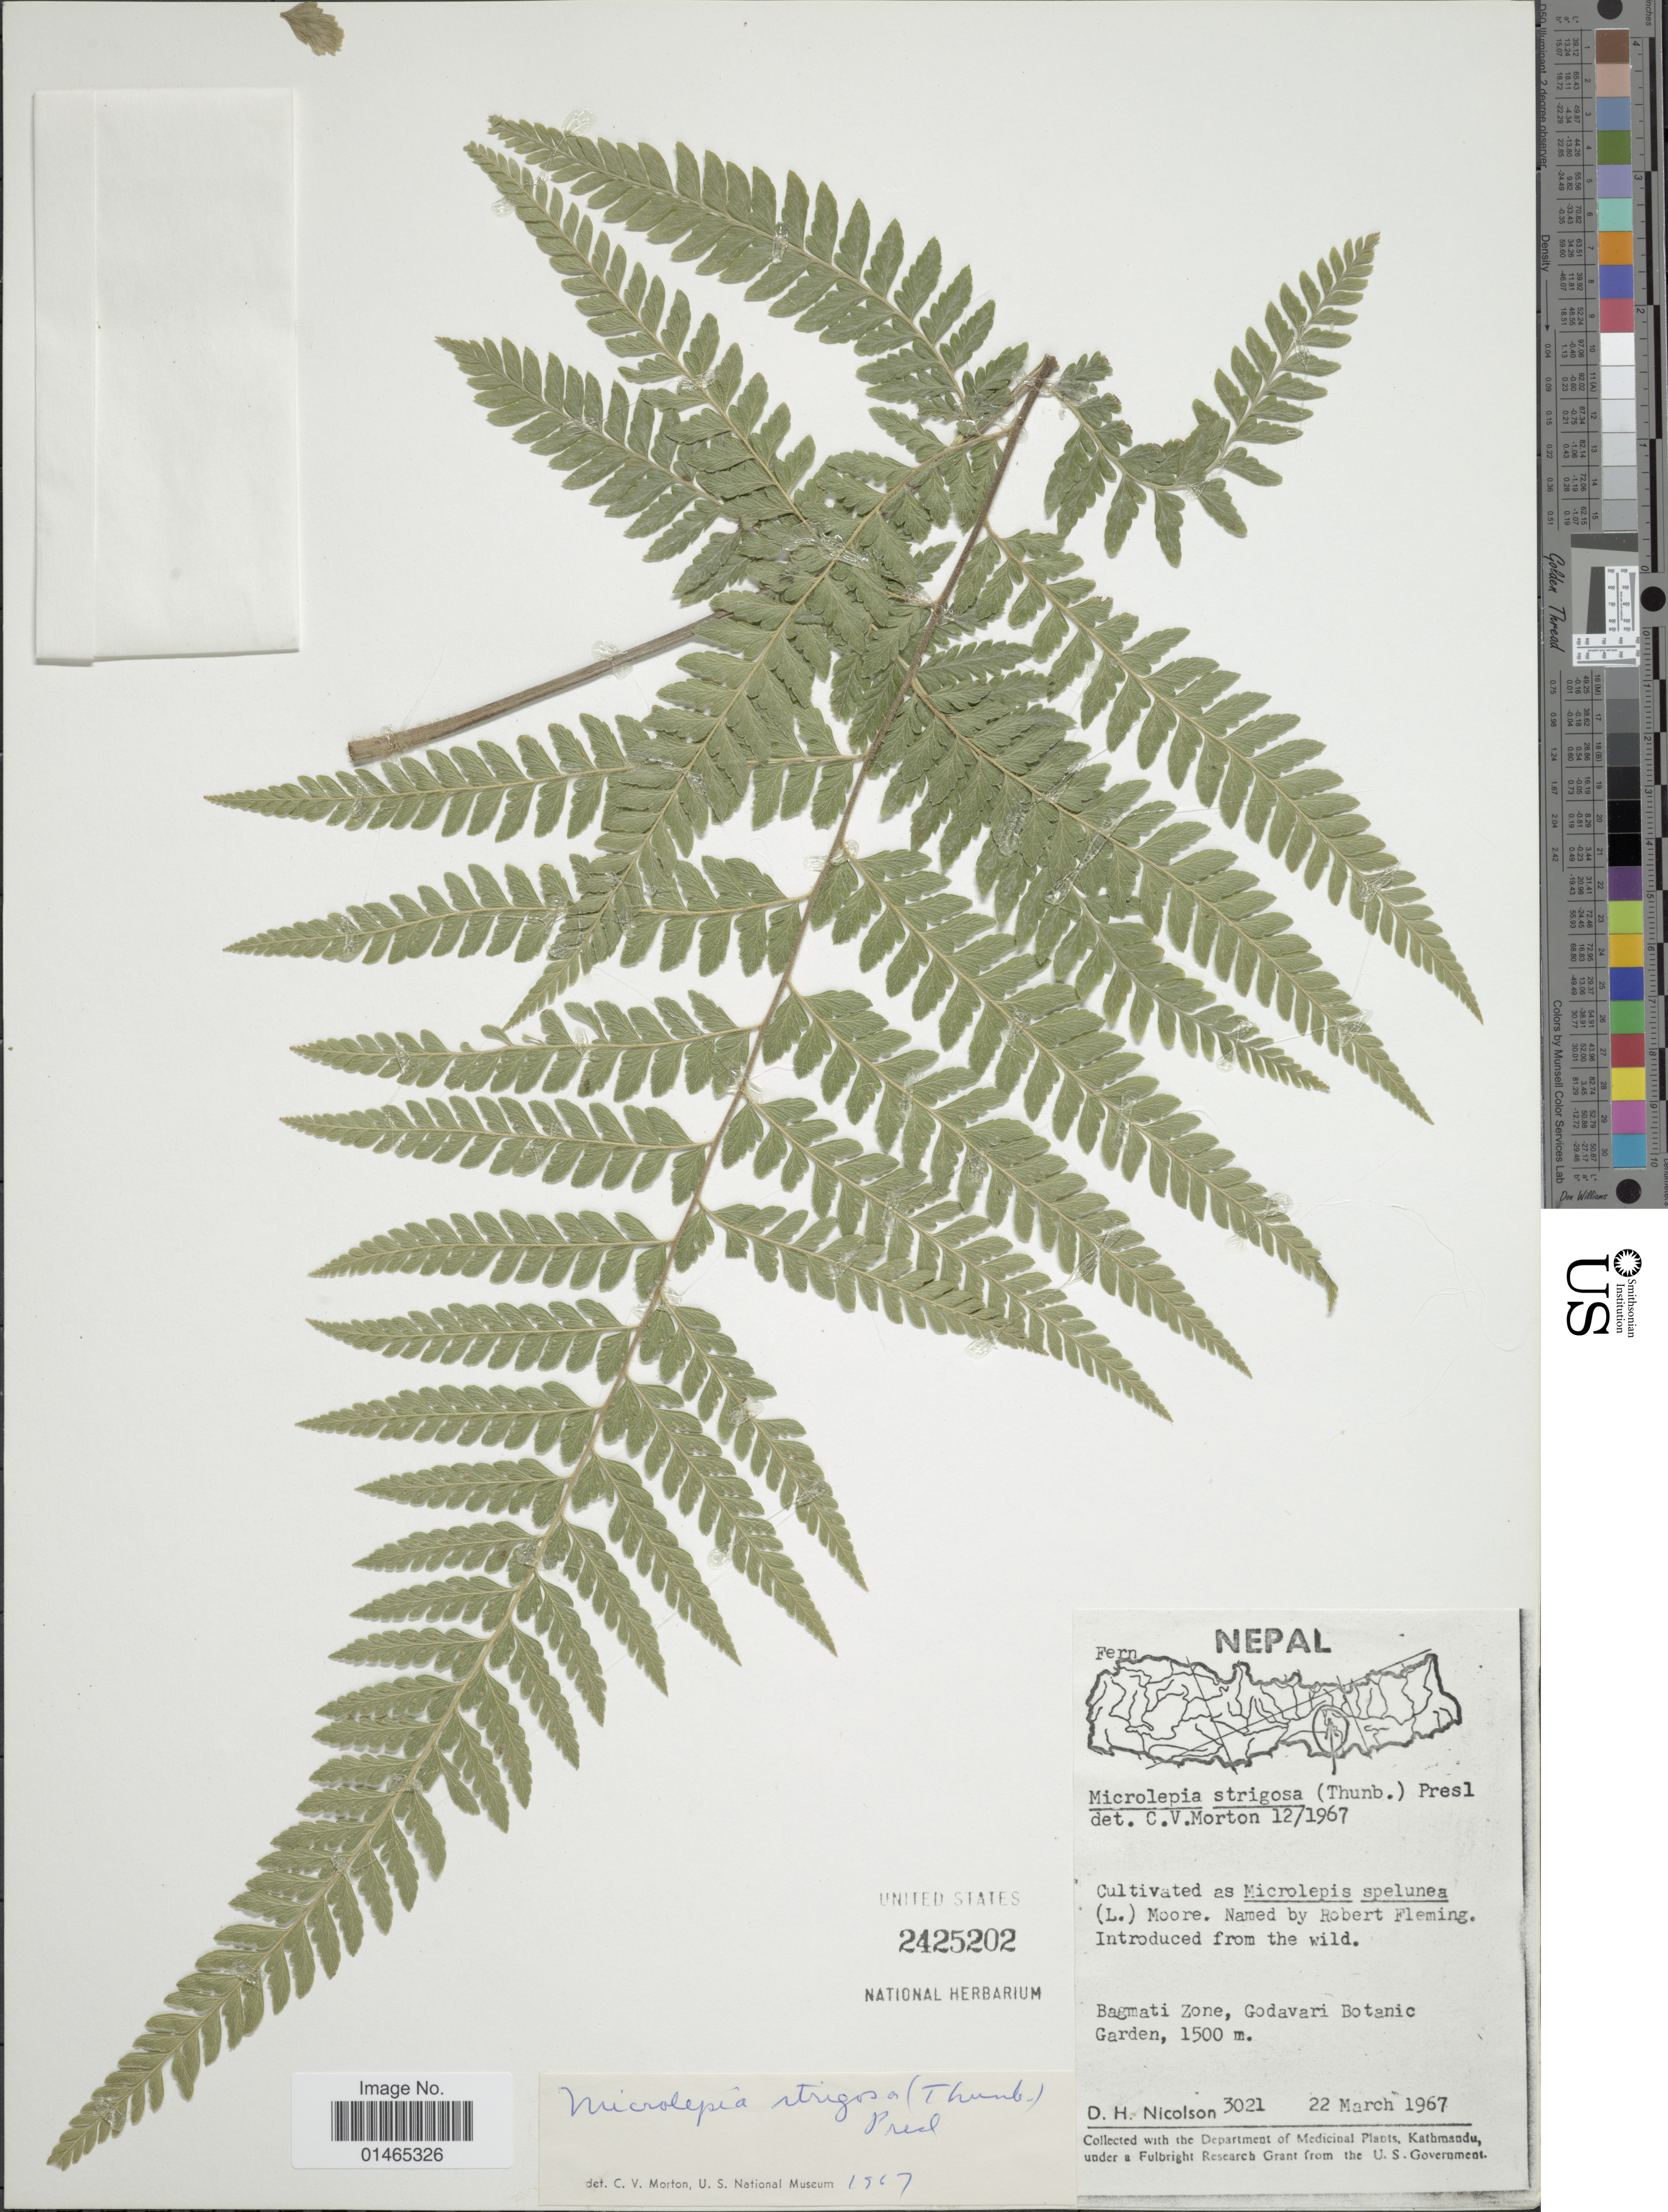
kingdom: Plantae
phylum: Tracheophyta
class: Polypodiopsida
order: Polypodiales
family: Dennstaedtiaceae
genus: Microlepia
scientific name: Microlepia strigosa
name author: (Thunb.) J. Presl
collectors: D. H. Nicolson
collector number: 3021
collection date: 1967-03-22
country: Nepal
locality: Bagmati Zone, Godavari Botanic Garden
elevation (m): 1500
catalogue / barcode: US 2425202